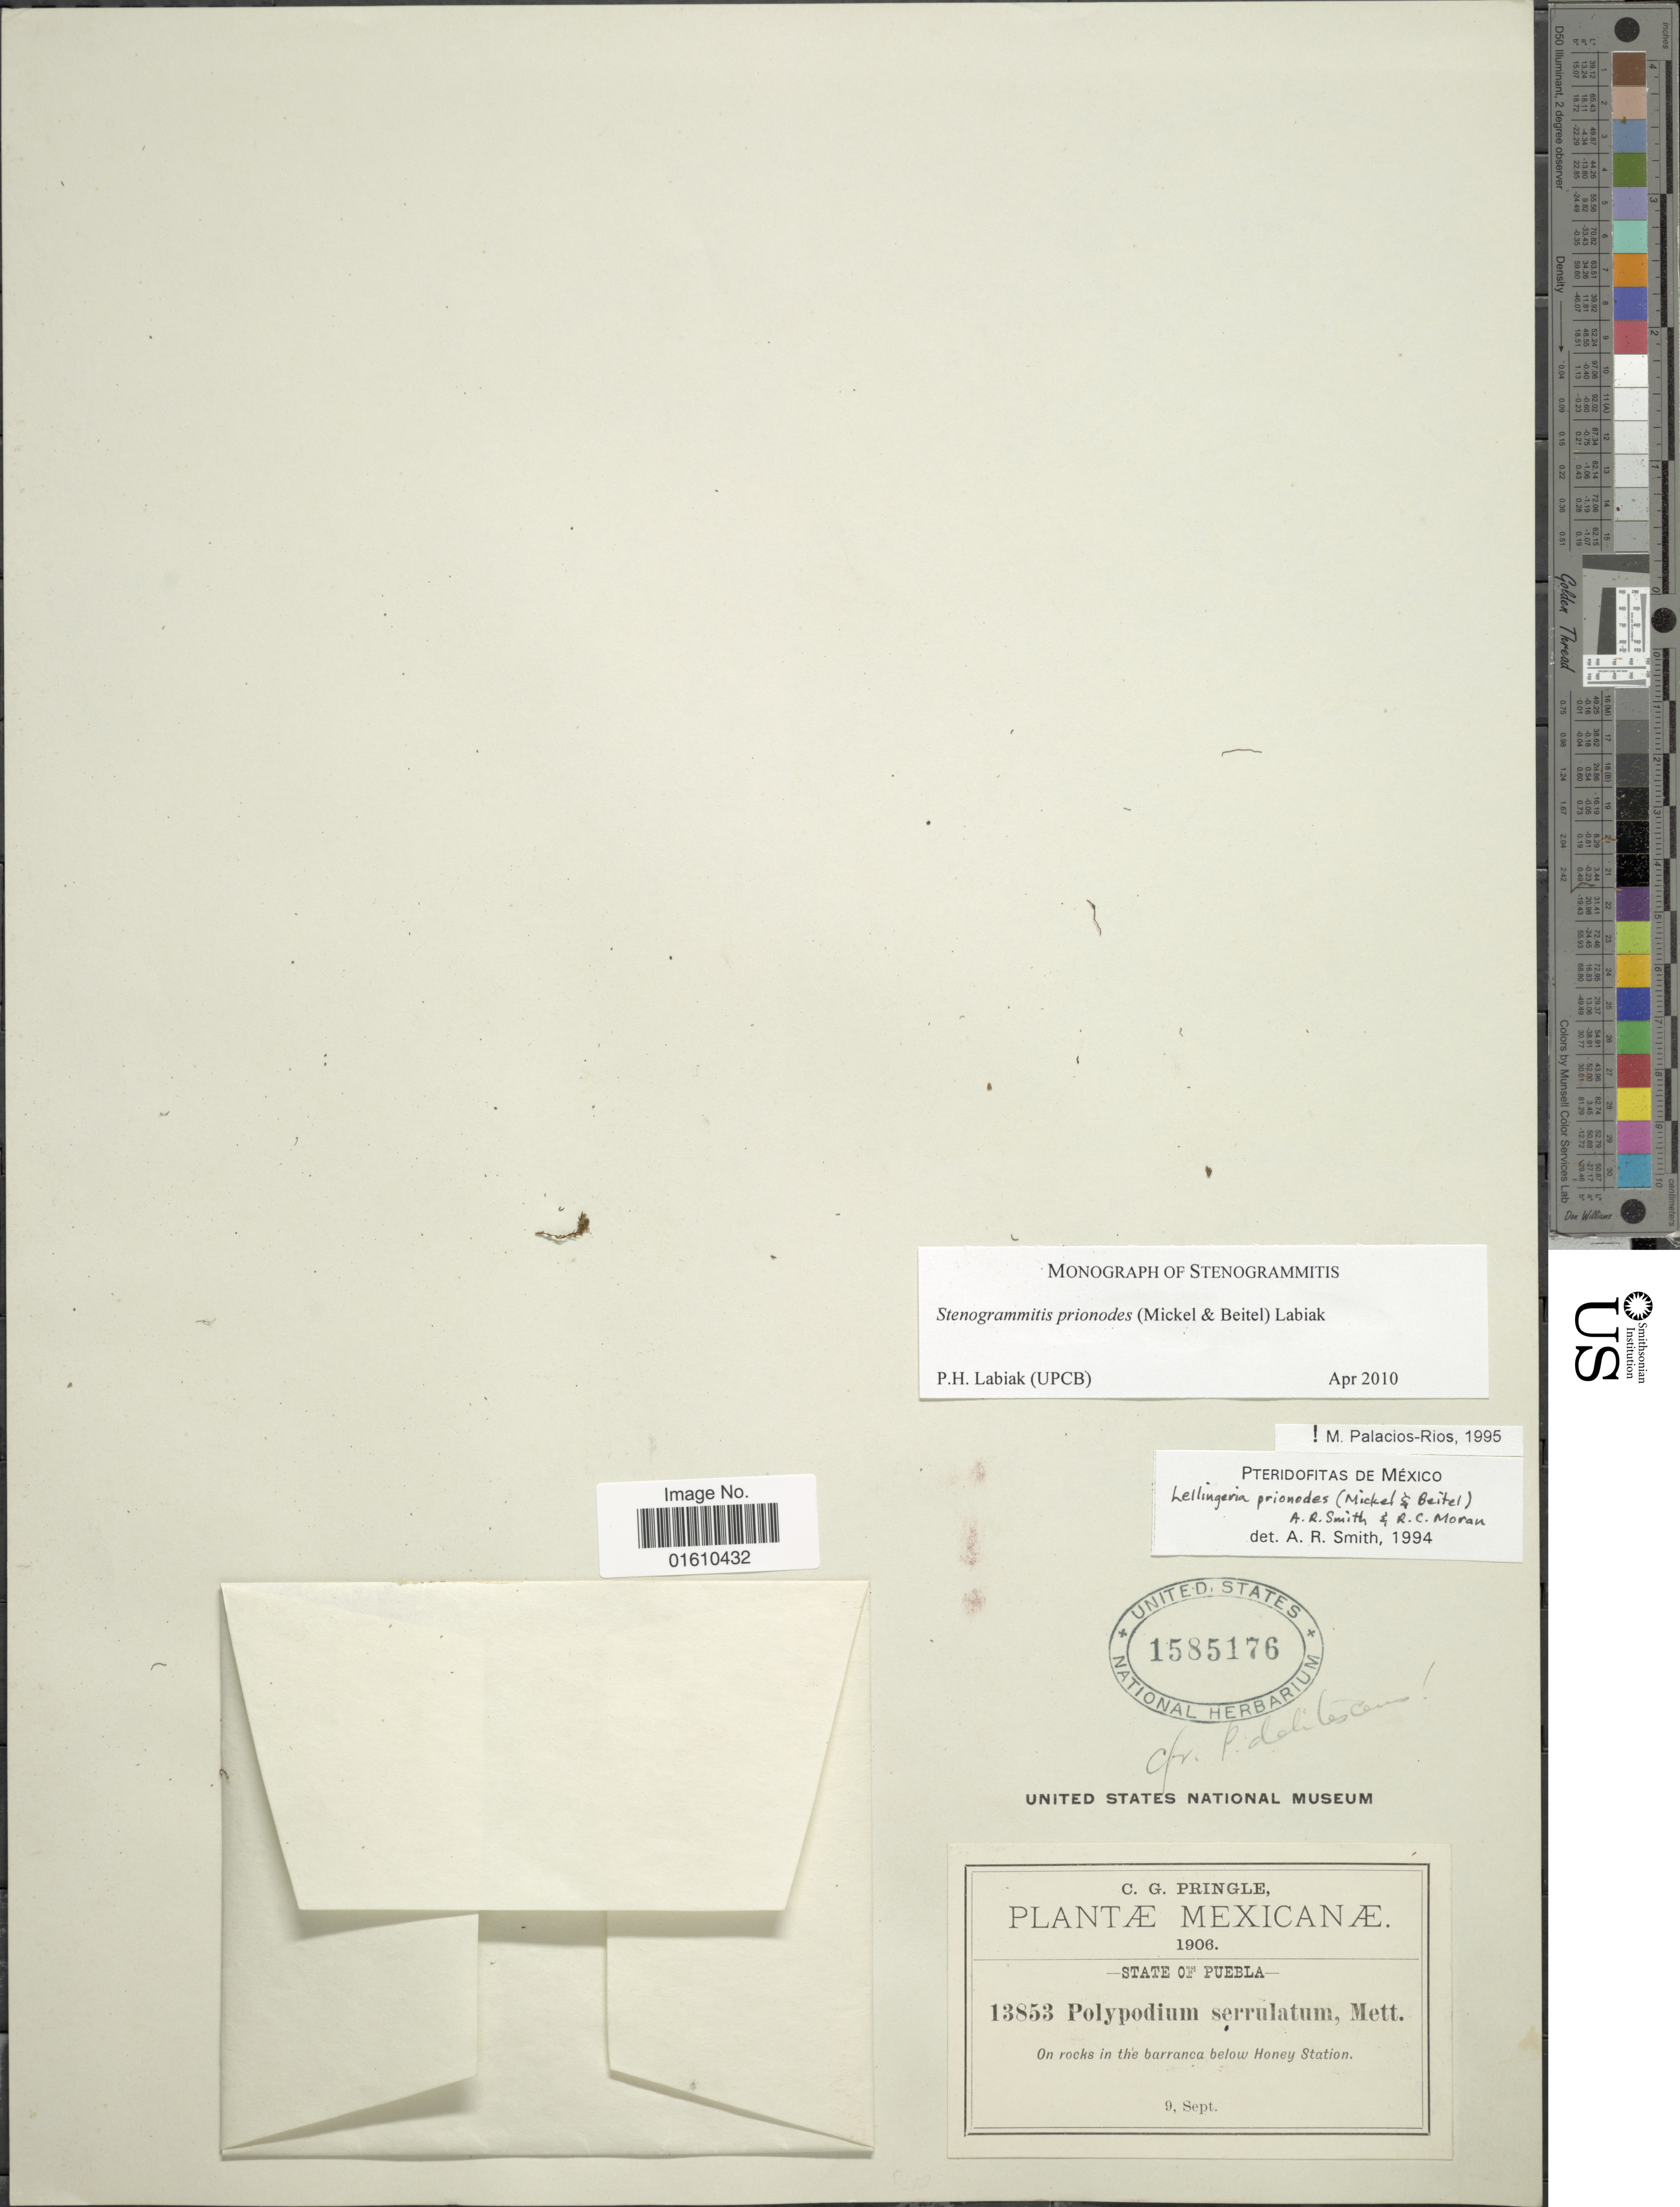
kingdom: Plantae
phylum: Tracheophyta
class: Polypodiopsida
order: Polypodiales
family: Polypodiaceae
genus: Stenogrammitis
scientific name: Stenogrammitis prionodes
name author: (Mickel & Beitel) Labiak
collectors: C. G. Pringle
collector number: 13853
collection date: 1906-09-09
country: Mexico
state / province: Puebla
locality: On rocks in the barranca below Honey Station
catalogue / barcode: US 1585176